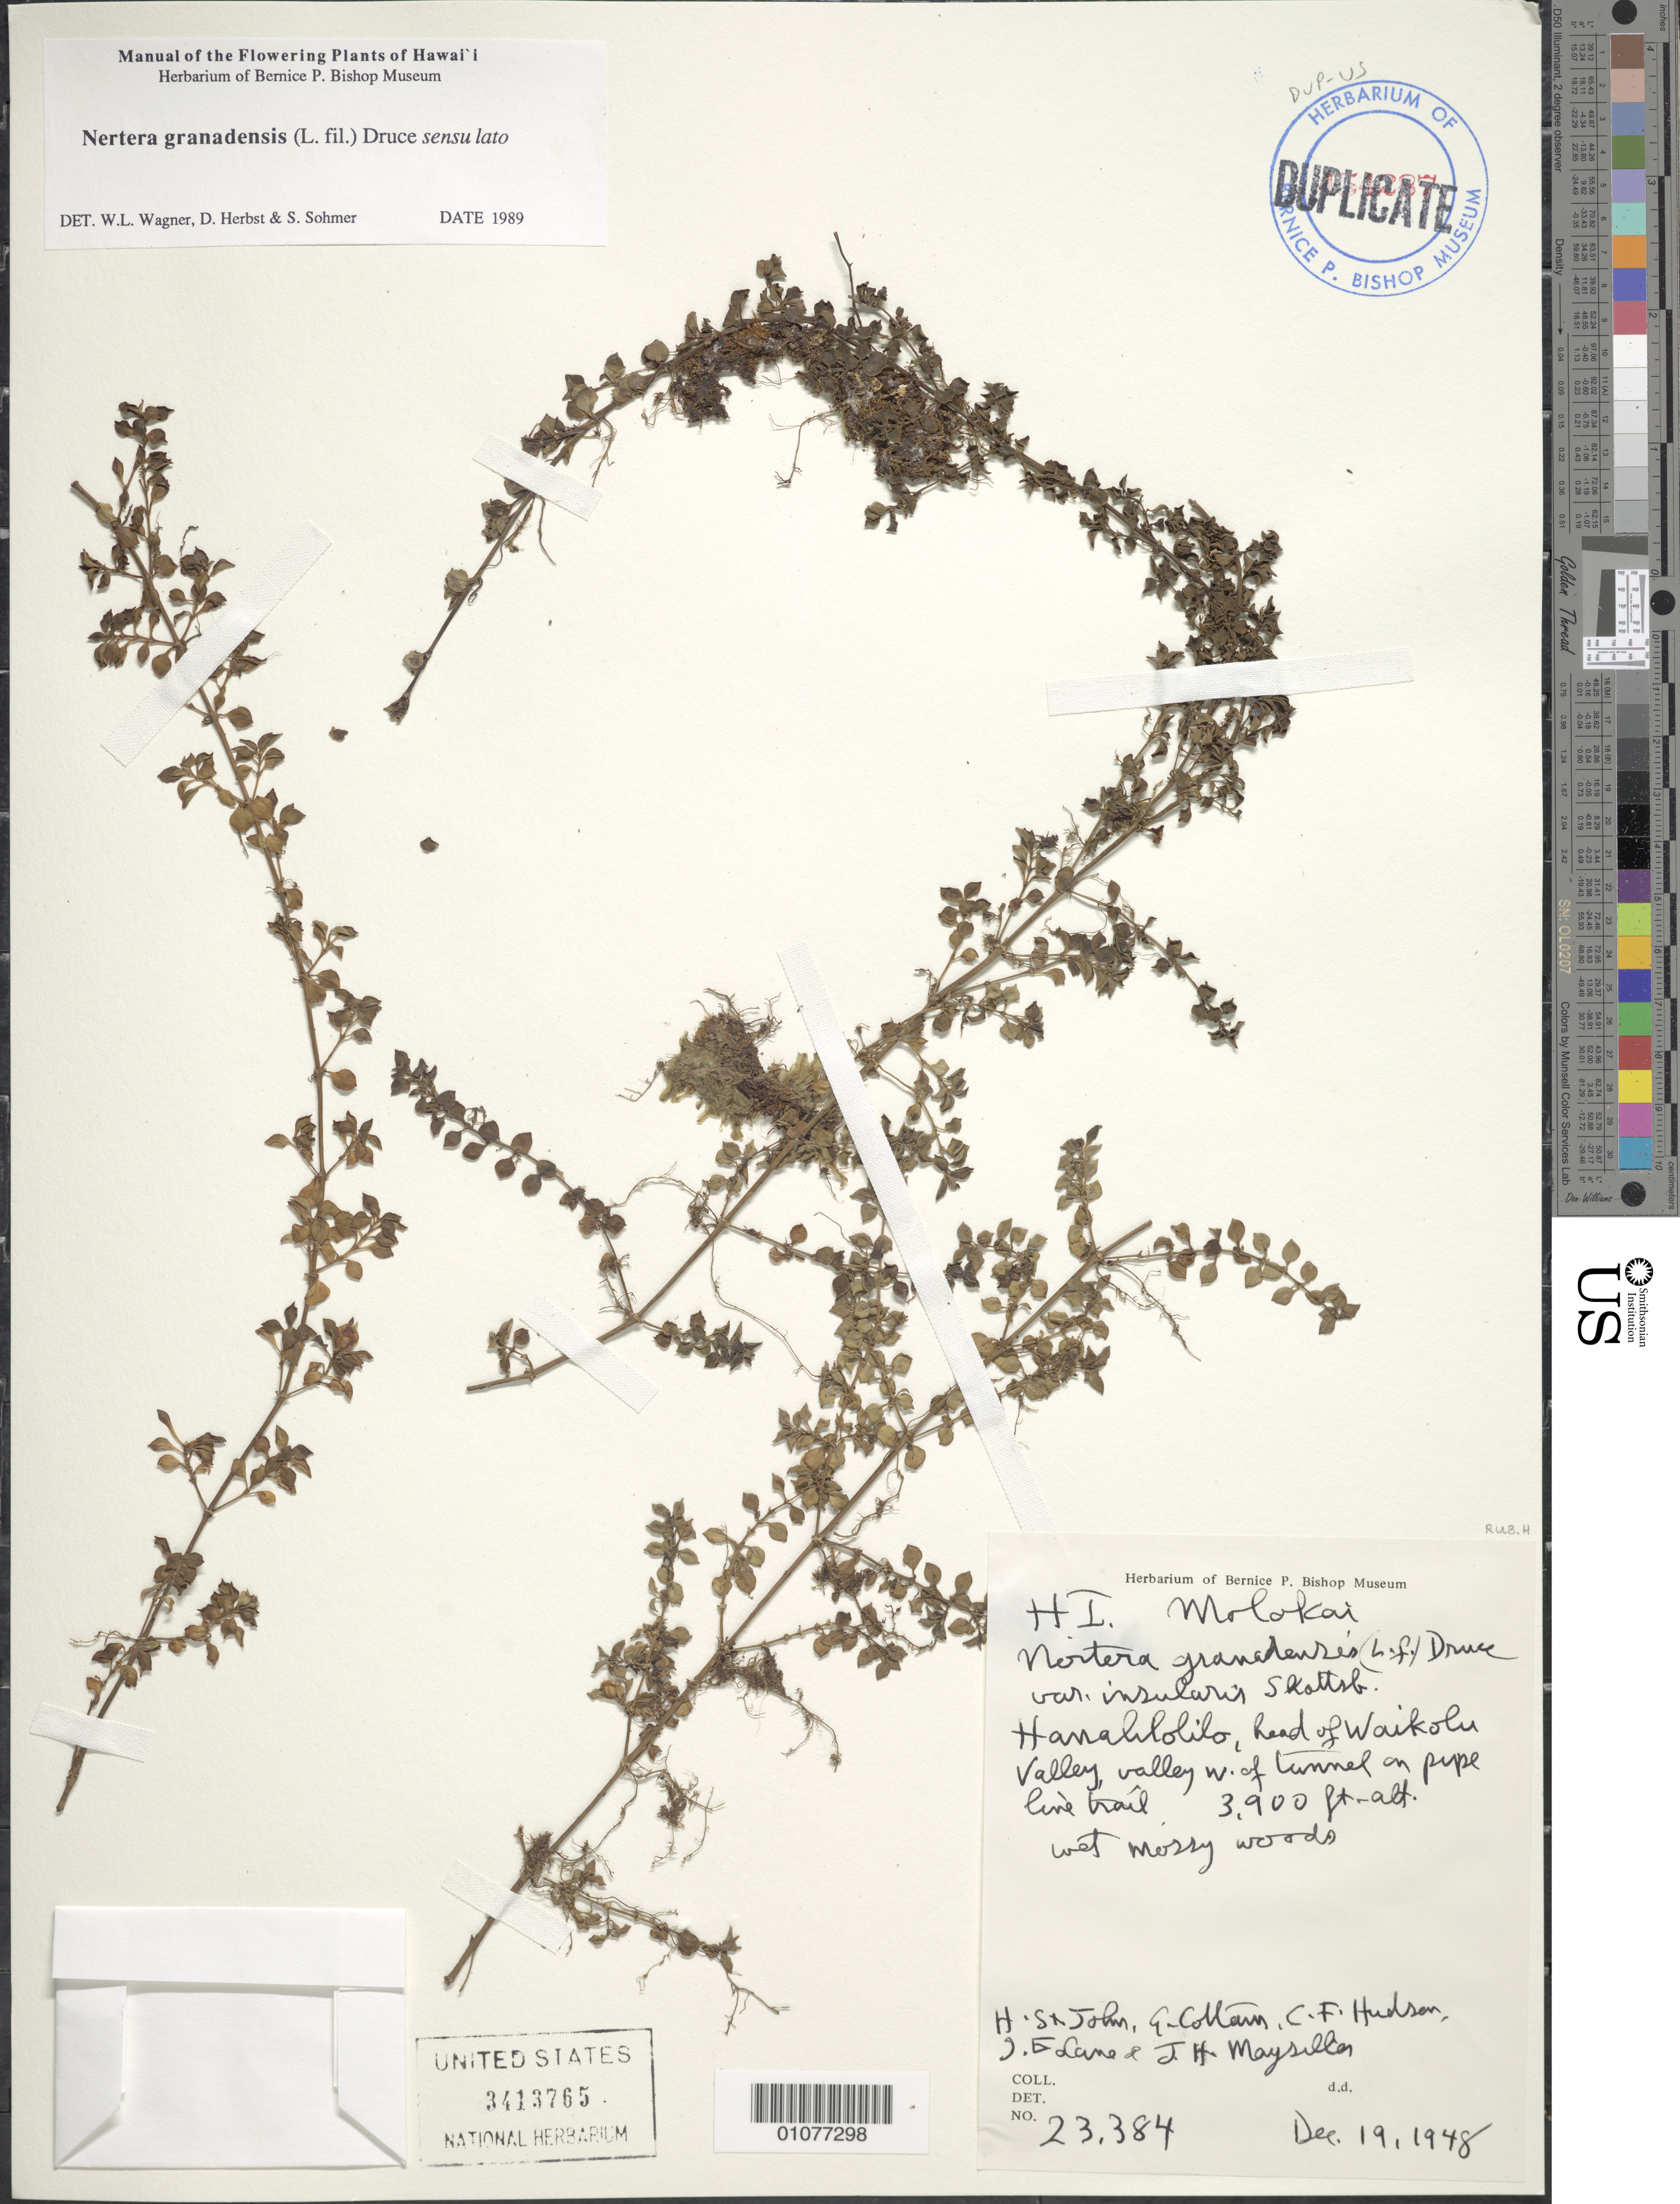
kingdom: Plantae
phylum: Tracheophyta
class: Magnoliopsida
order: Gentianales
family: Rubiaceae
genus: Nertera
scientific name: Nertera granadensis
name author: (Mutis ex L. f.) Druce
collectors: H. St. John, G. Cottam, C. F. Hudson, I. E. Lane & J. Maysilles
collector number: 23384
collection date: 1948-12-19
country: United States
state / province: Hawaii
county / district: Maui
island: Moloka'i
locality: Hanalilolilo, head of Waikolu Valley, Valley W of tunnel on pupe line trail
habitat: wet mossy woods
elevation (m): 1189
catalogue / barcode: US 3413765